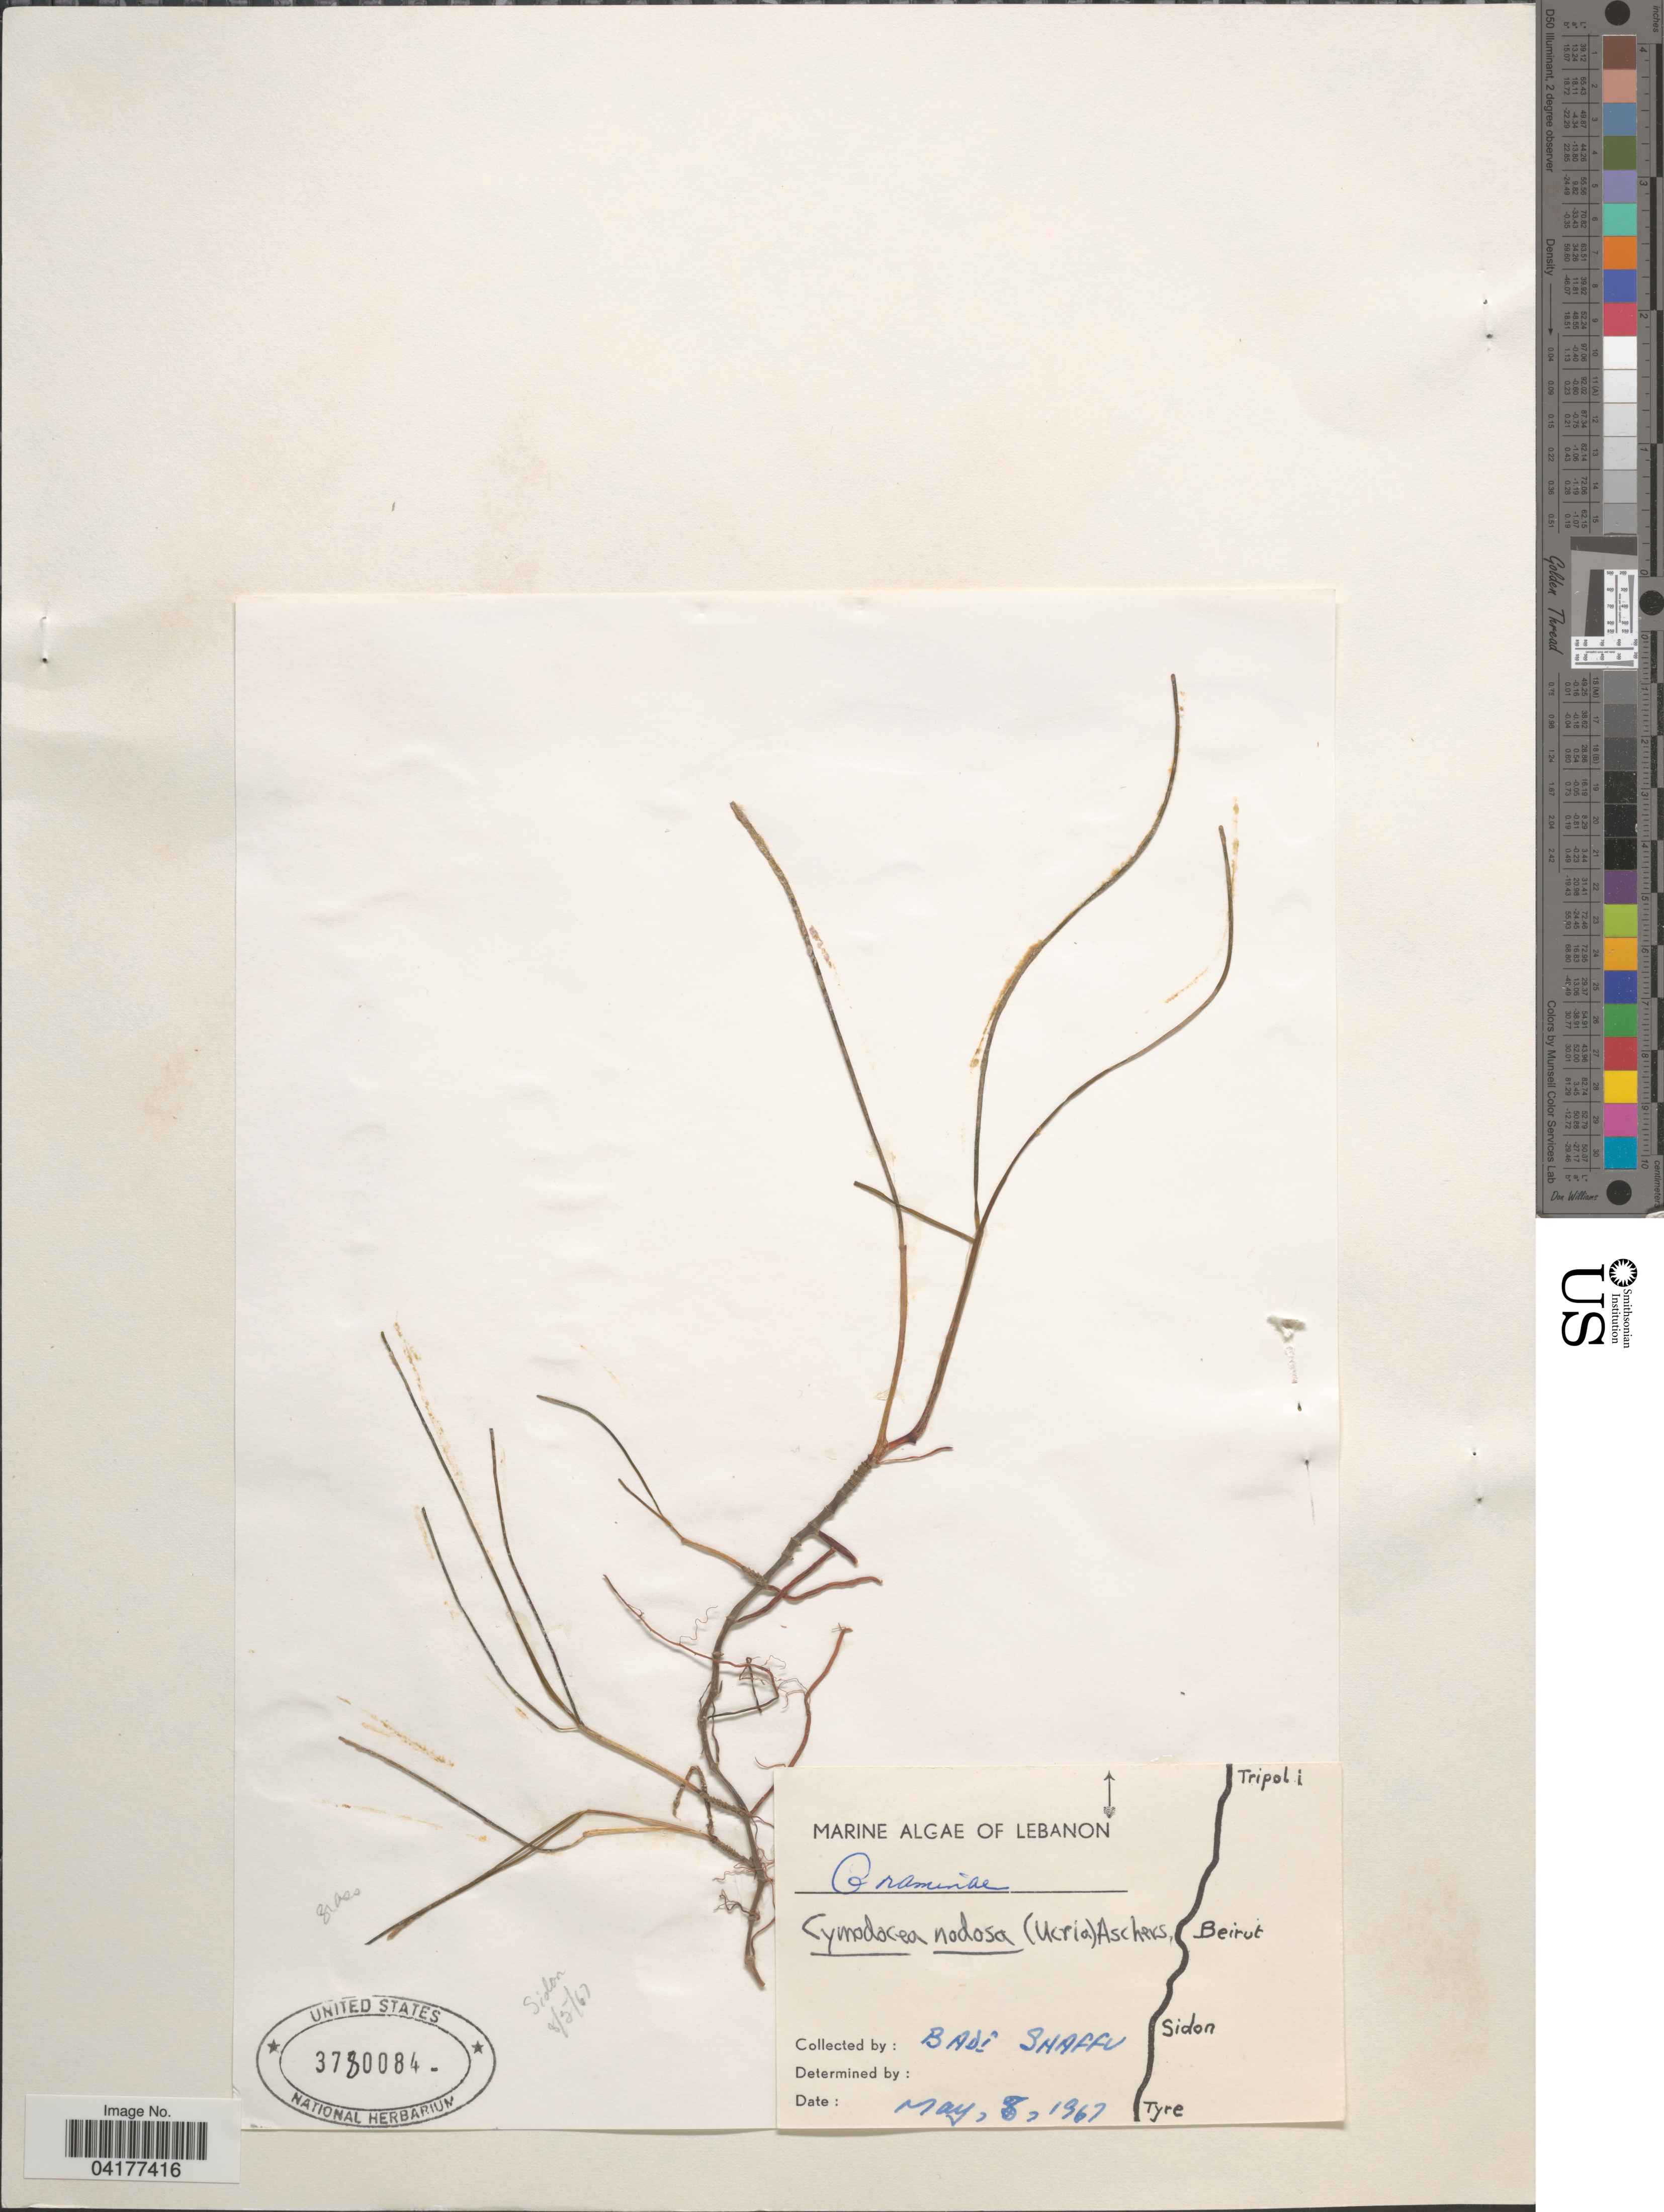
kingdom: Plantae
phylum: Tracheophyta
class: Liliopsida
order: Alismatales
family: Cymodoceaceae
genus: Cymodocea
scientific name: Cymodocea nodosa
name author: Asch.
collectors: B. Shaffu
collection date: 1967-05-08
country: Lebanon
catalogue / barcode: US 3780084